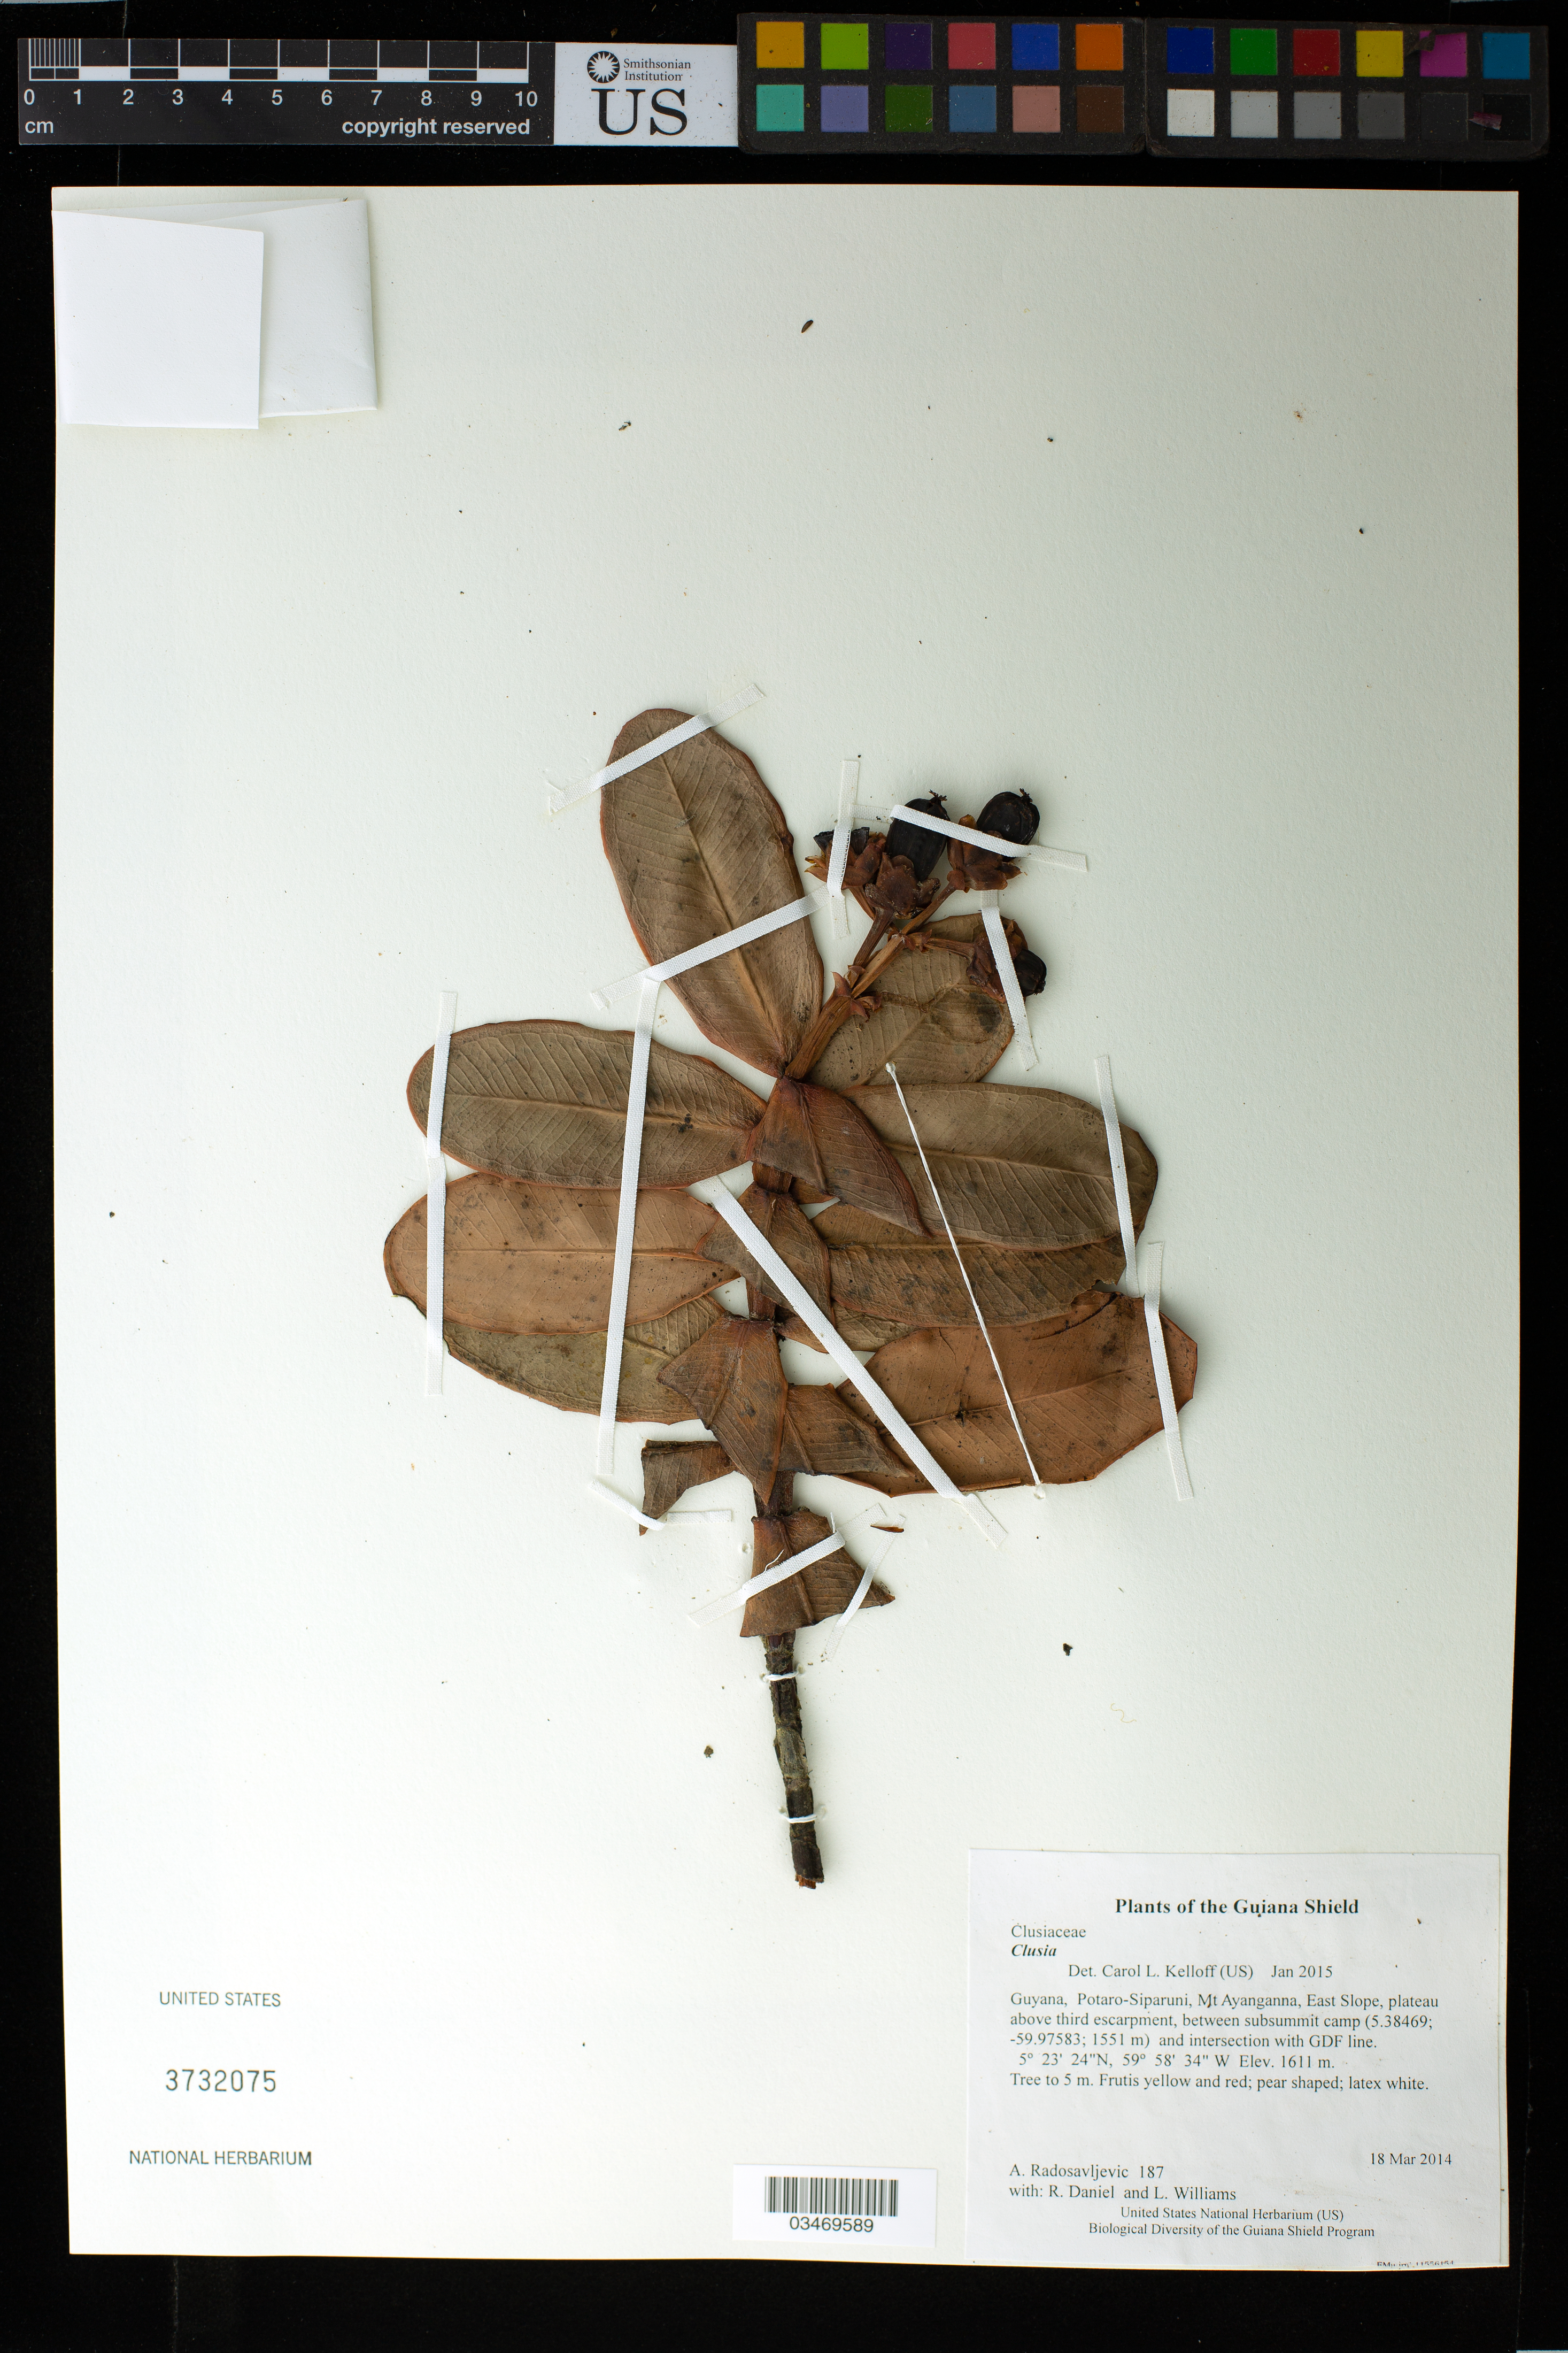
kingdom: Plantae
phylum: Tracheophyta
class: Magnoliopsida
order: Malpighiales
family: Clusiaceae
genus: Clusia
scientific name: Clusia sp.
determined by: Kelloff, Carol L., (US), Smithsonian Institution - National Museum of Natural History (UNITED STATES)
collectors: A. Radosavljevic, R. Daniel & L. Williams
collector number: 187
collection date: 2014-03-18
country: Guyana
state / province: Potaro-Siparuni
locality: Mt Ayanganna, East Slope, plateau above third escarpment, between subsummit camp (5.38469; -59.97583; 1551 m) and intersection with GDF line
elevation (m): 1611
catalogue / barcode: US 3732075